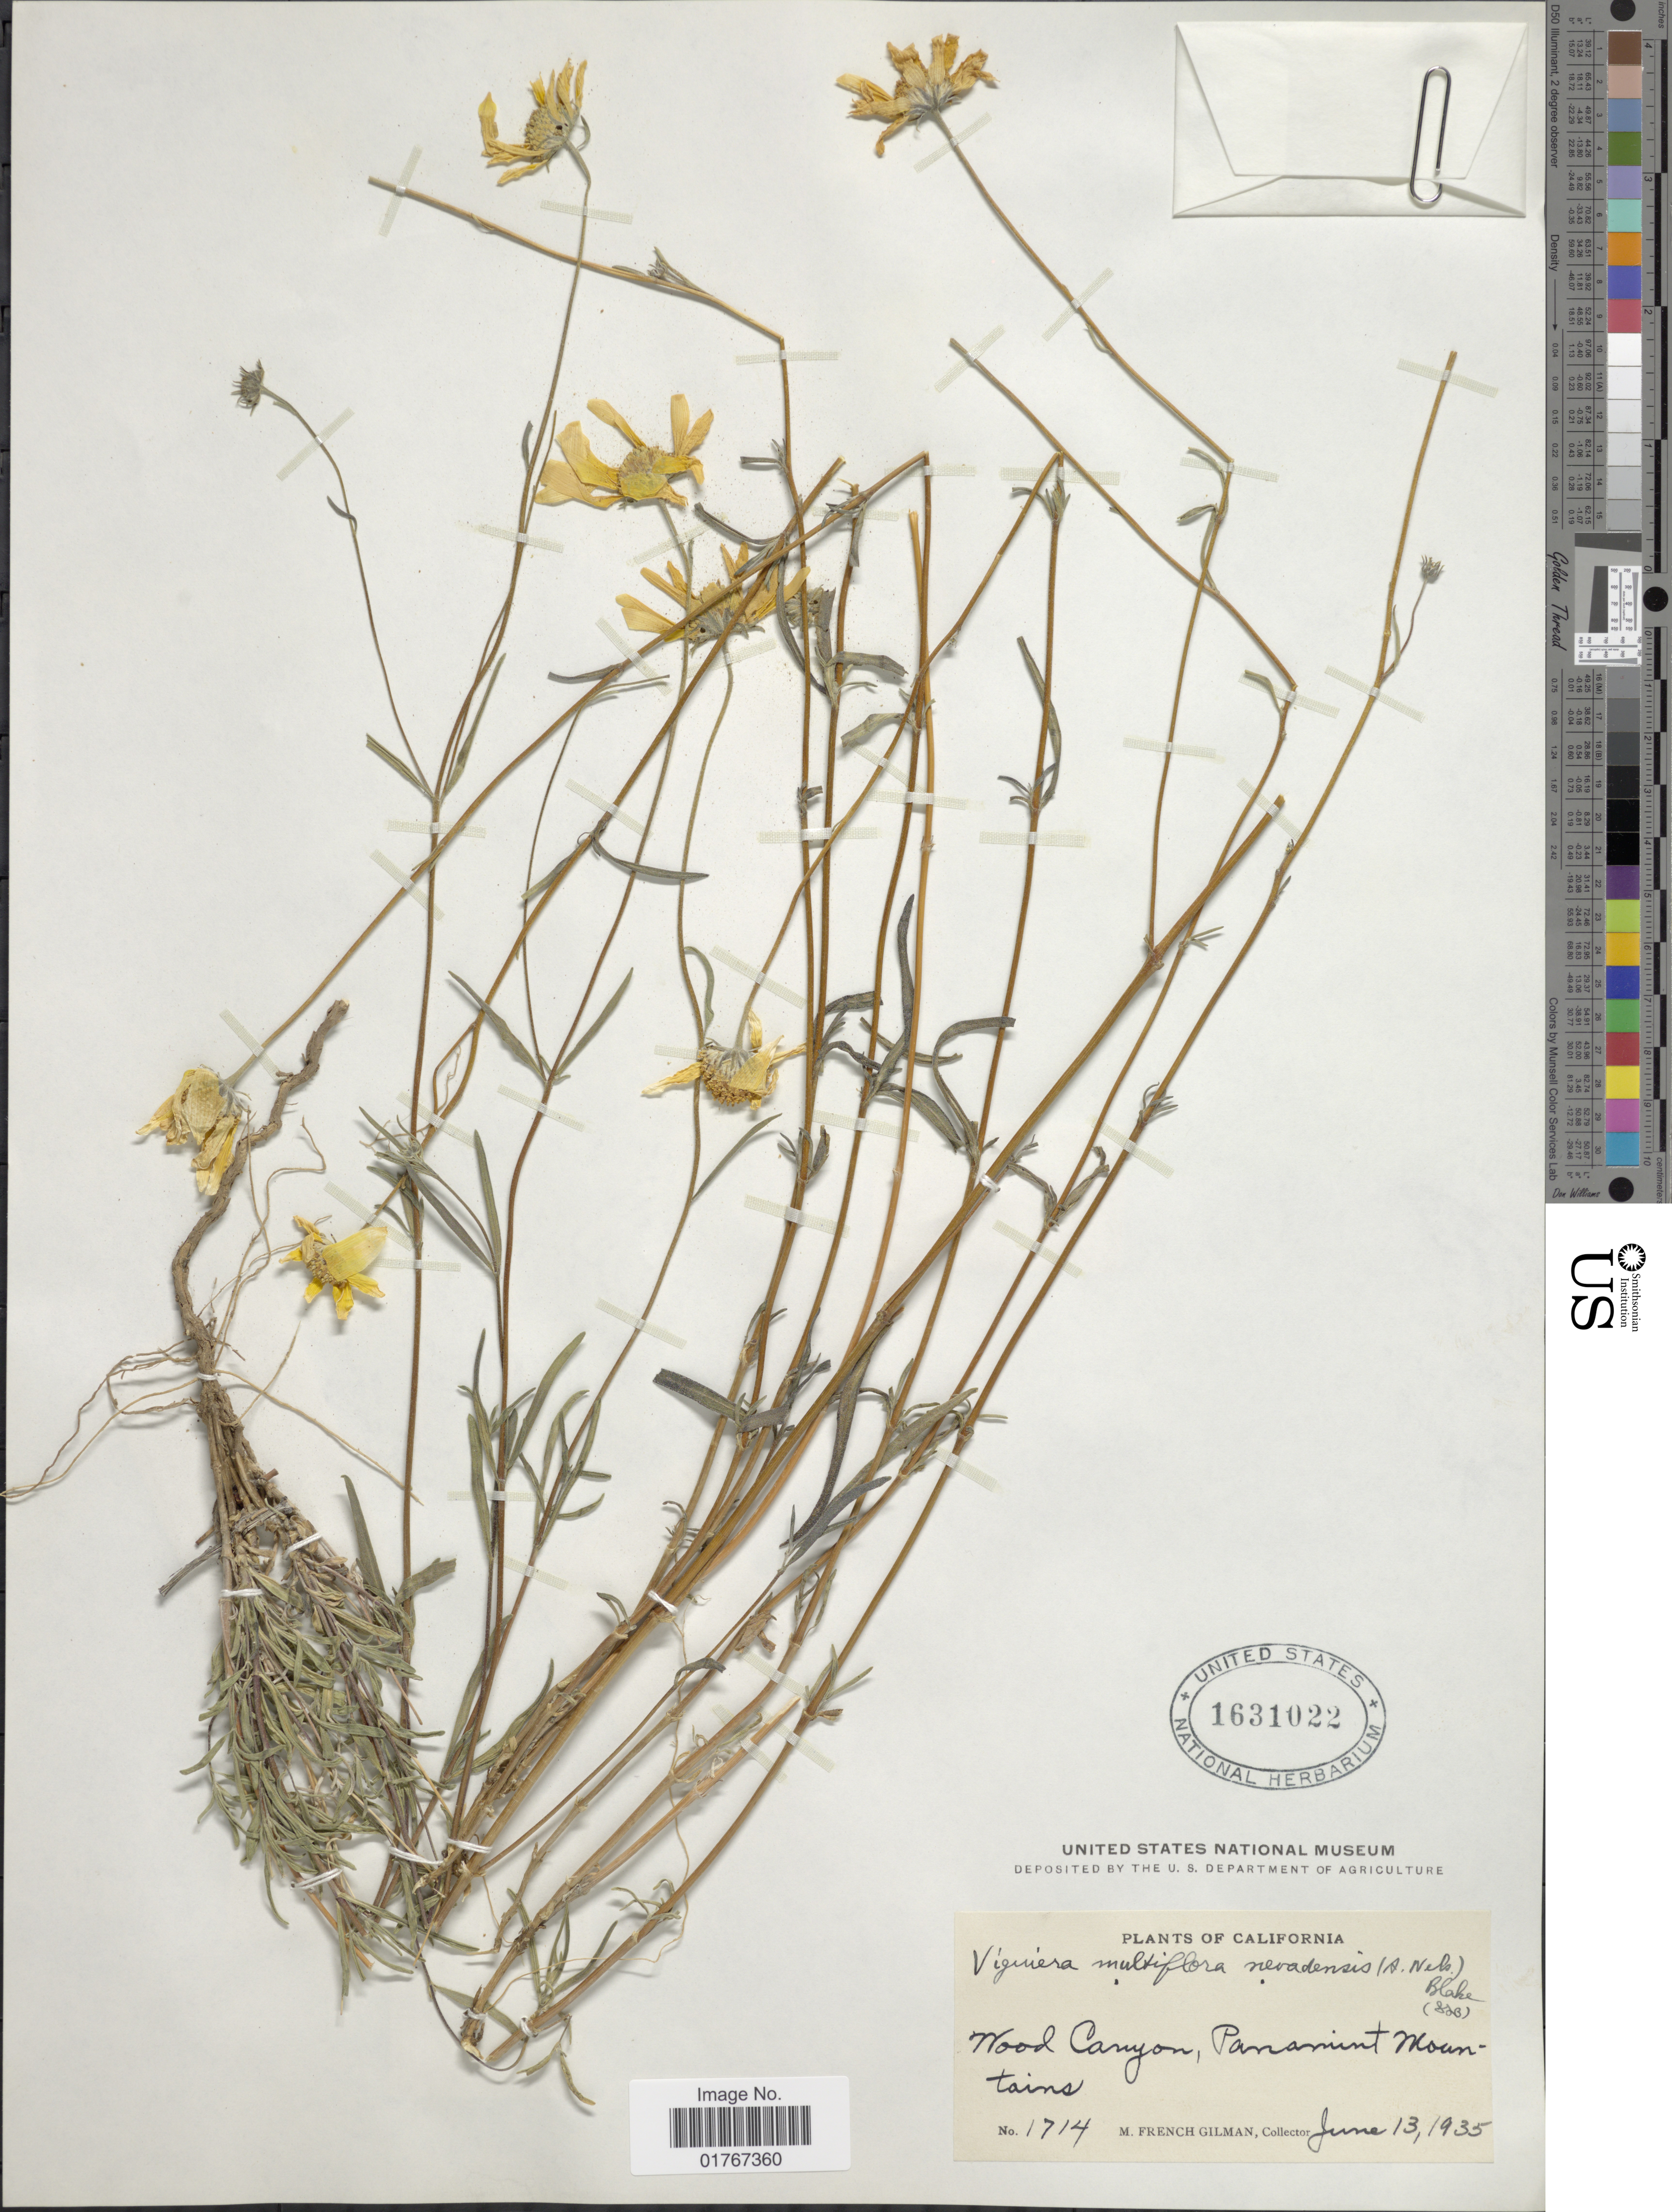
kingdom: Plantae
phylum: Tracheophyta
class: Magnoliopsida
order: Asterales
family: Asteraceae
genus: Heliomeris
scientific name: Heliomeris multiflora var. nevadensis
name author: (A. Nelson) Blake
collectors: M. F. Gilman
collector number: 1714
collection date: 1935-06-13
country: United States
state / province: California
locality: Wood Canyon, Panamint Mountains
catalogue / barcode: US 1631022